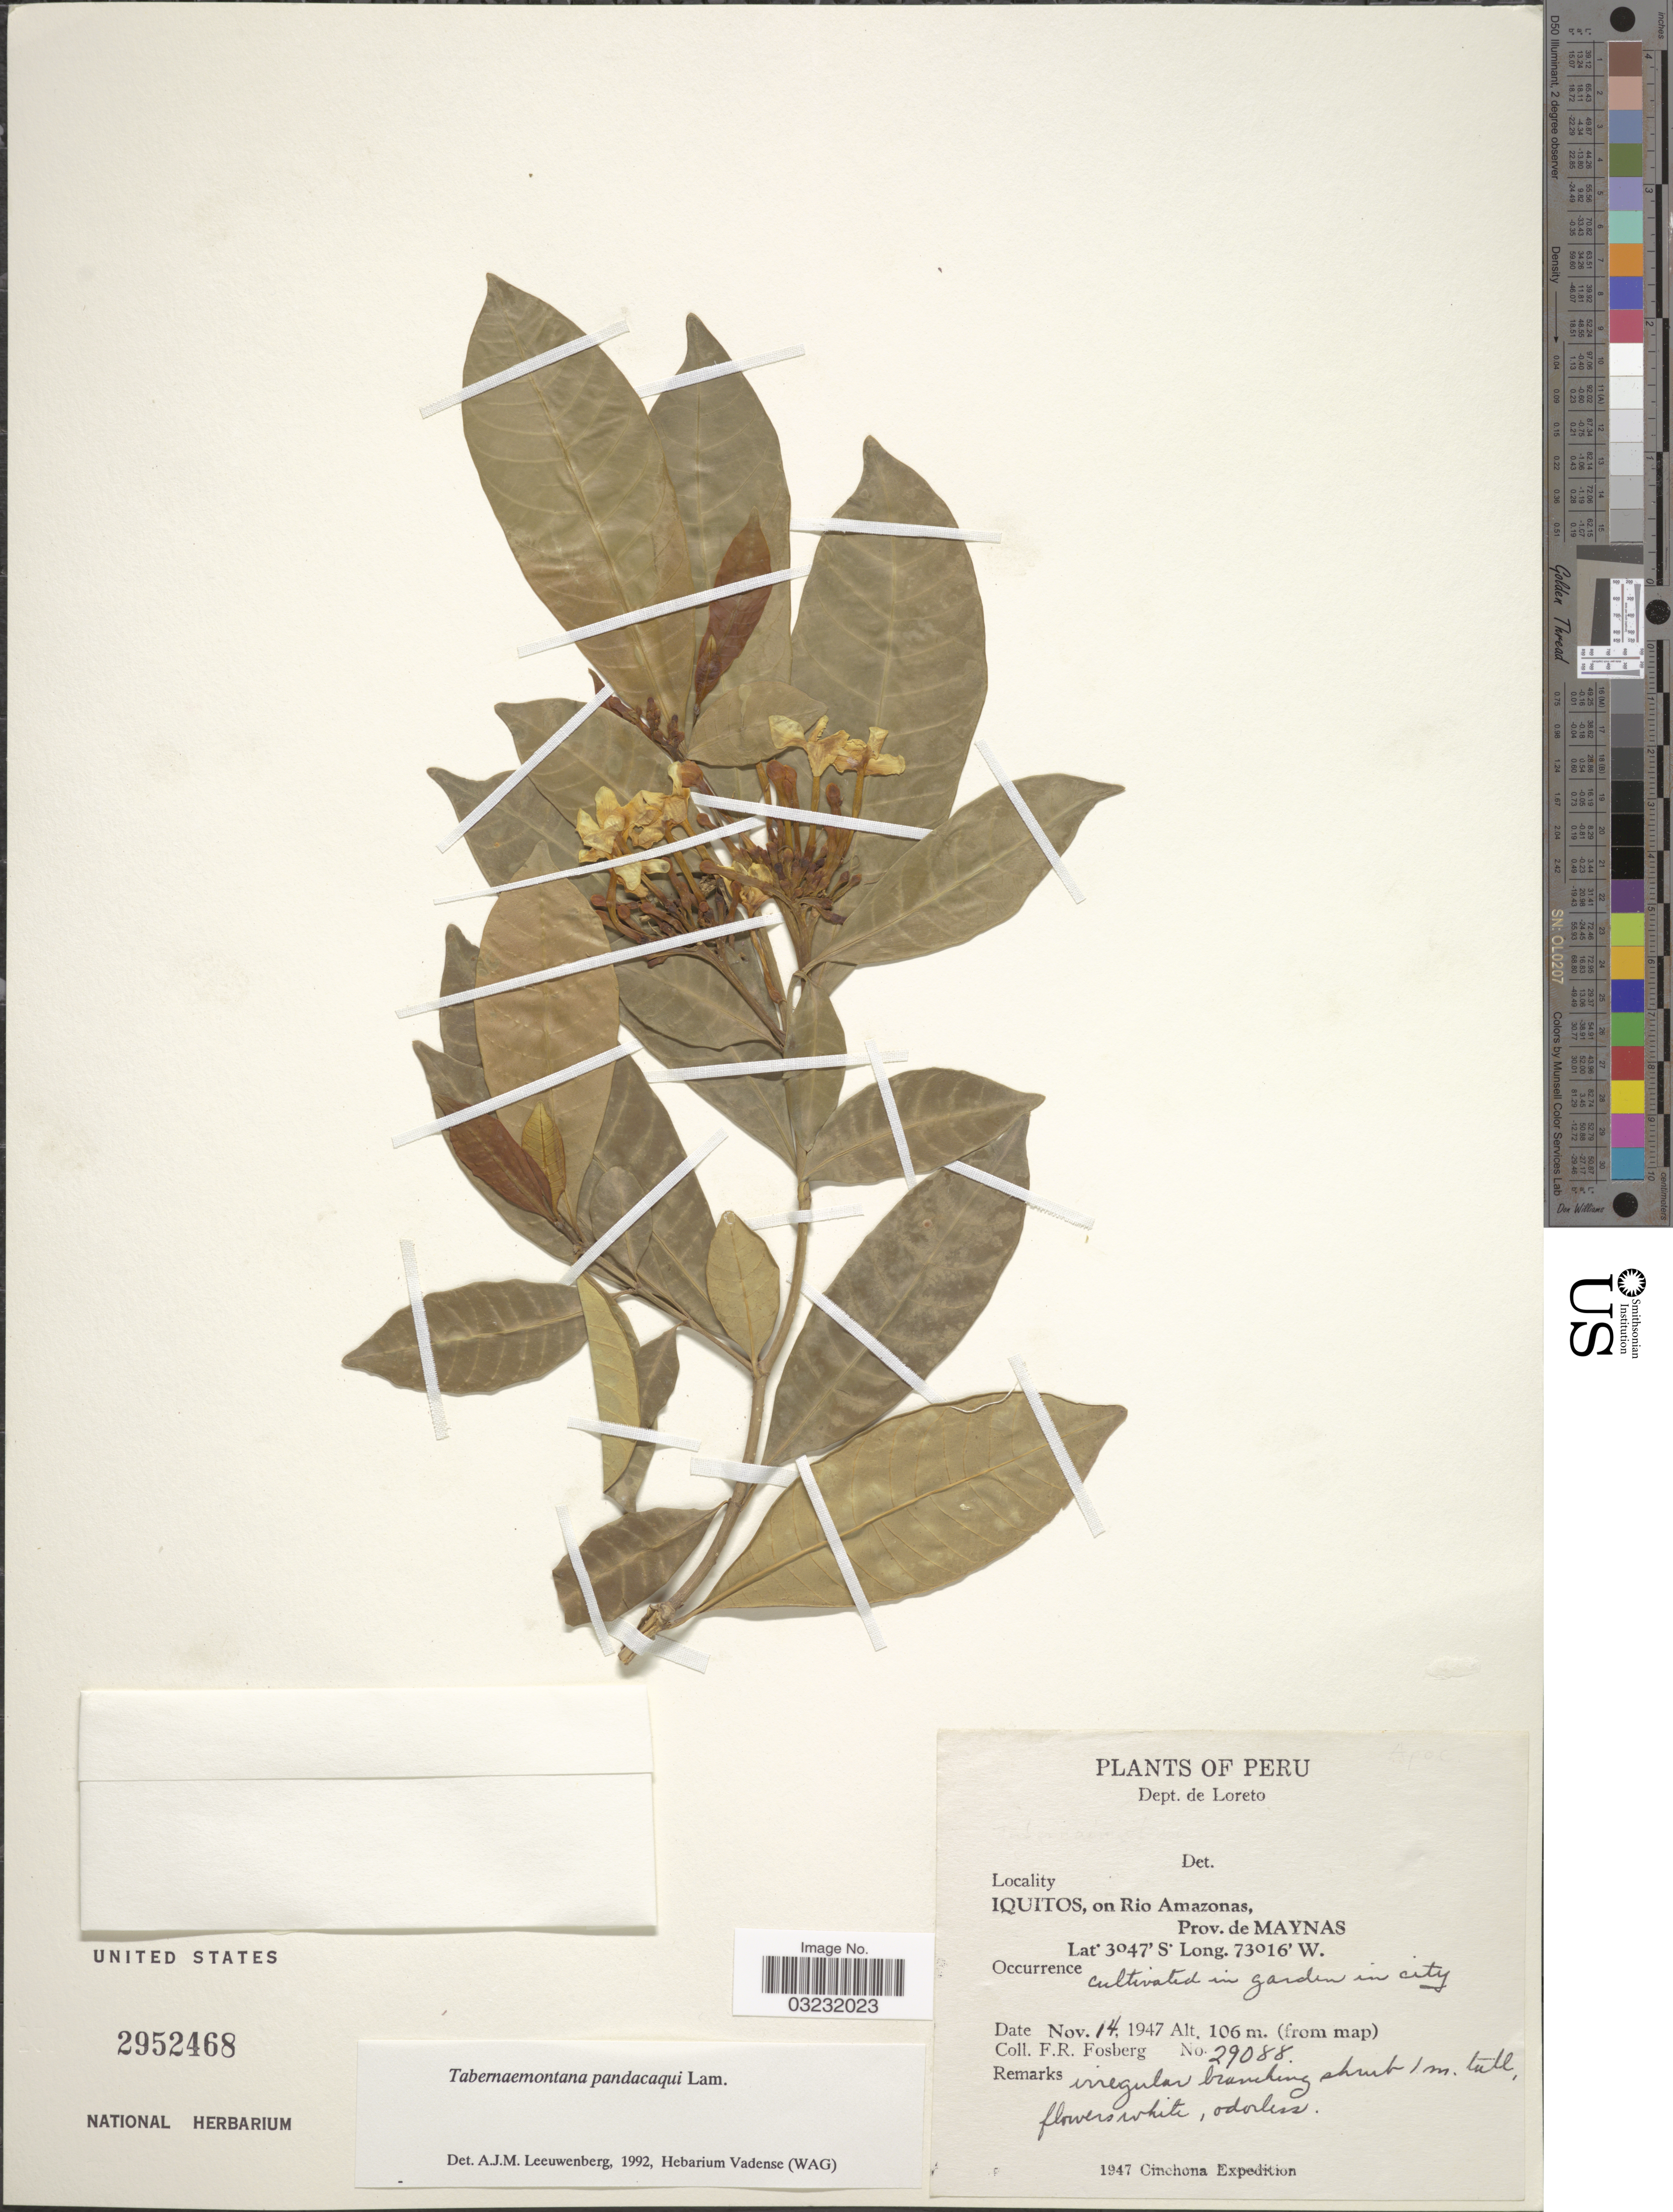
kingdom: Plantae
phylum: Tracheophyta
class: Magnoliopsida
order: Gentianales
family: Apocynaceae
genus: Tabernaemontana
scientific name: Tabernaemontana pandacaqui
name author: Poir.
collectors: F. R. Fosberg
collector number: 29088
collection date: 1947-11-14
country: Peru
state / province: Loreto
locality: Dept. de Loreto. Iquitos, on Rio Amazonas, Prov. de Maynas.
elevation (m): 106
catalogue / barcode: US 2952468